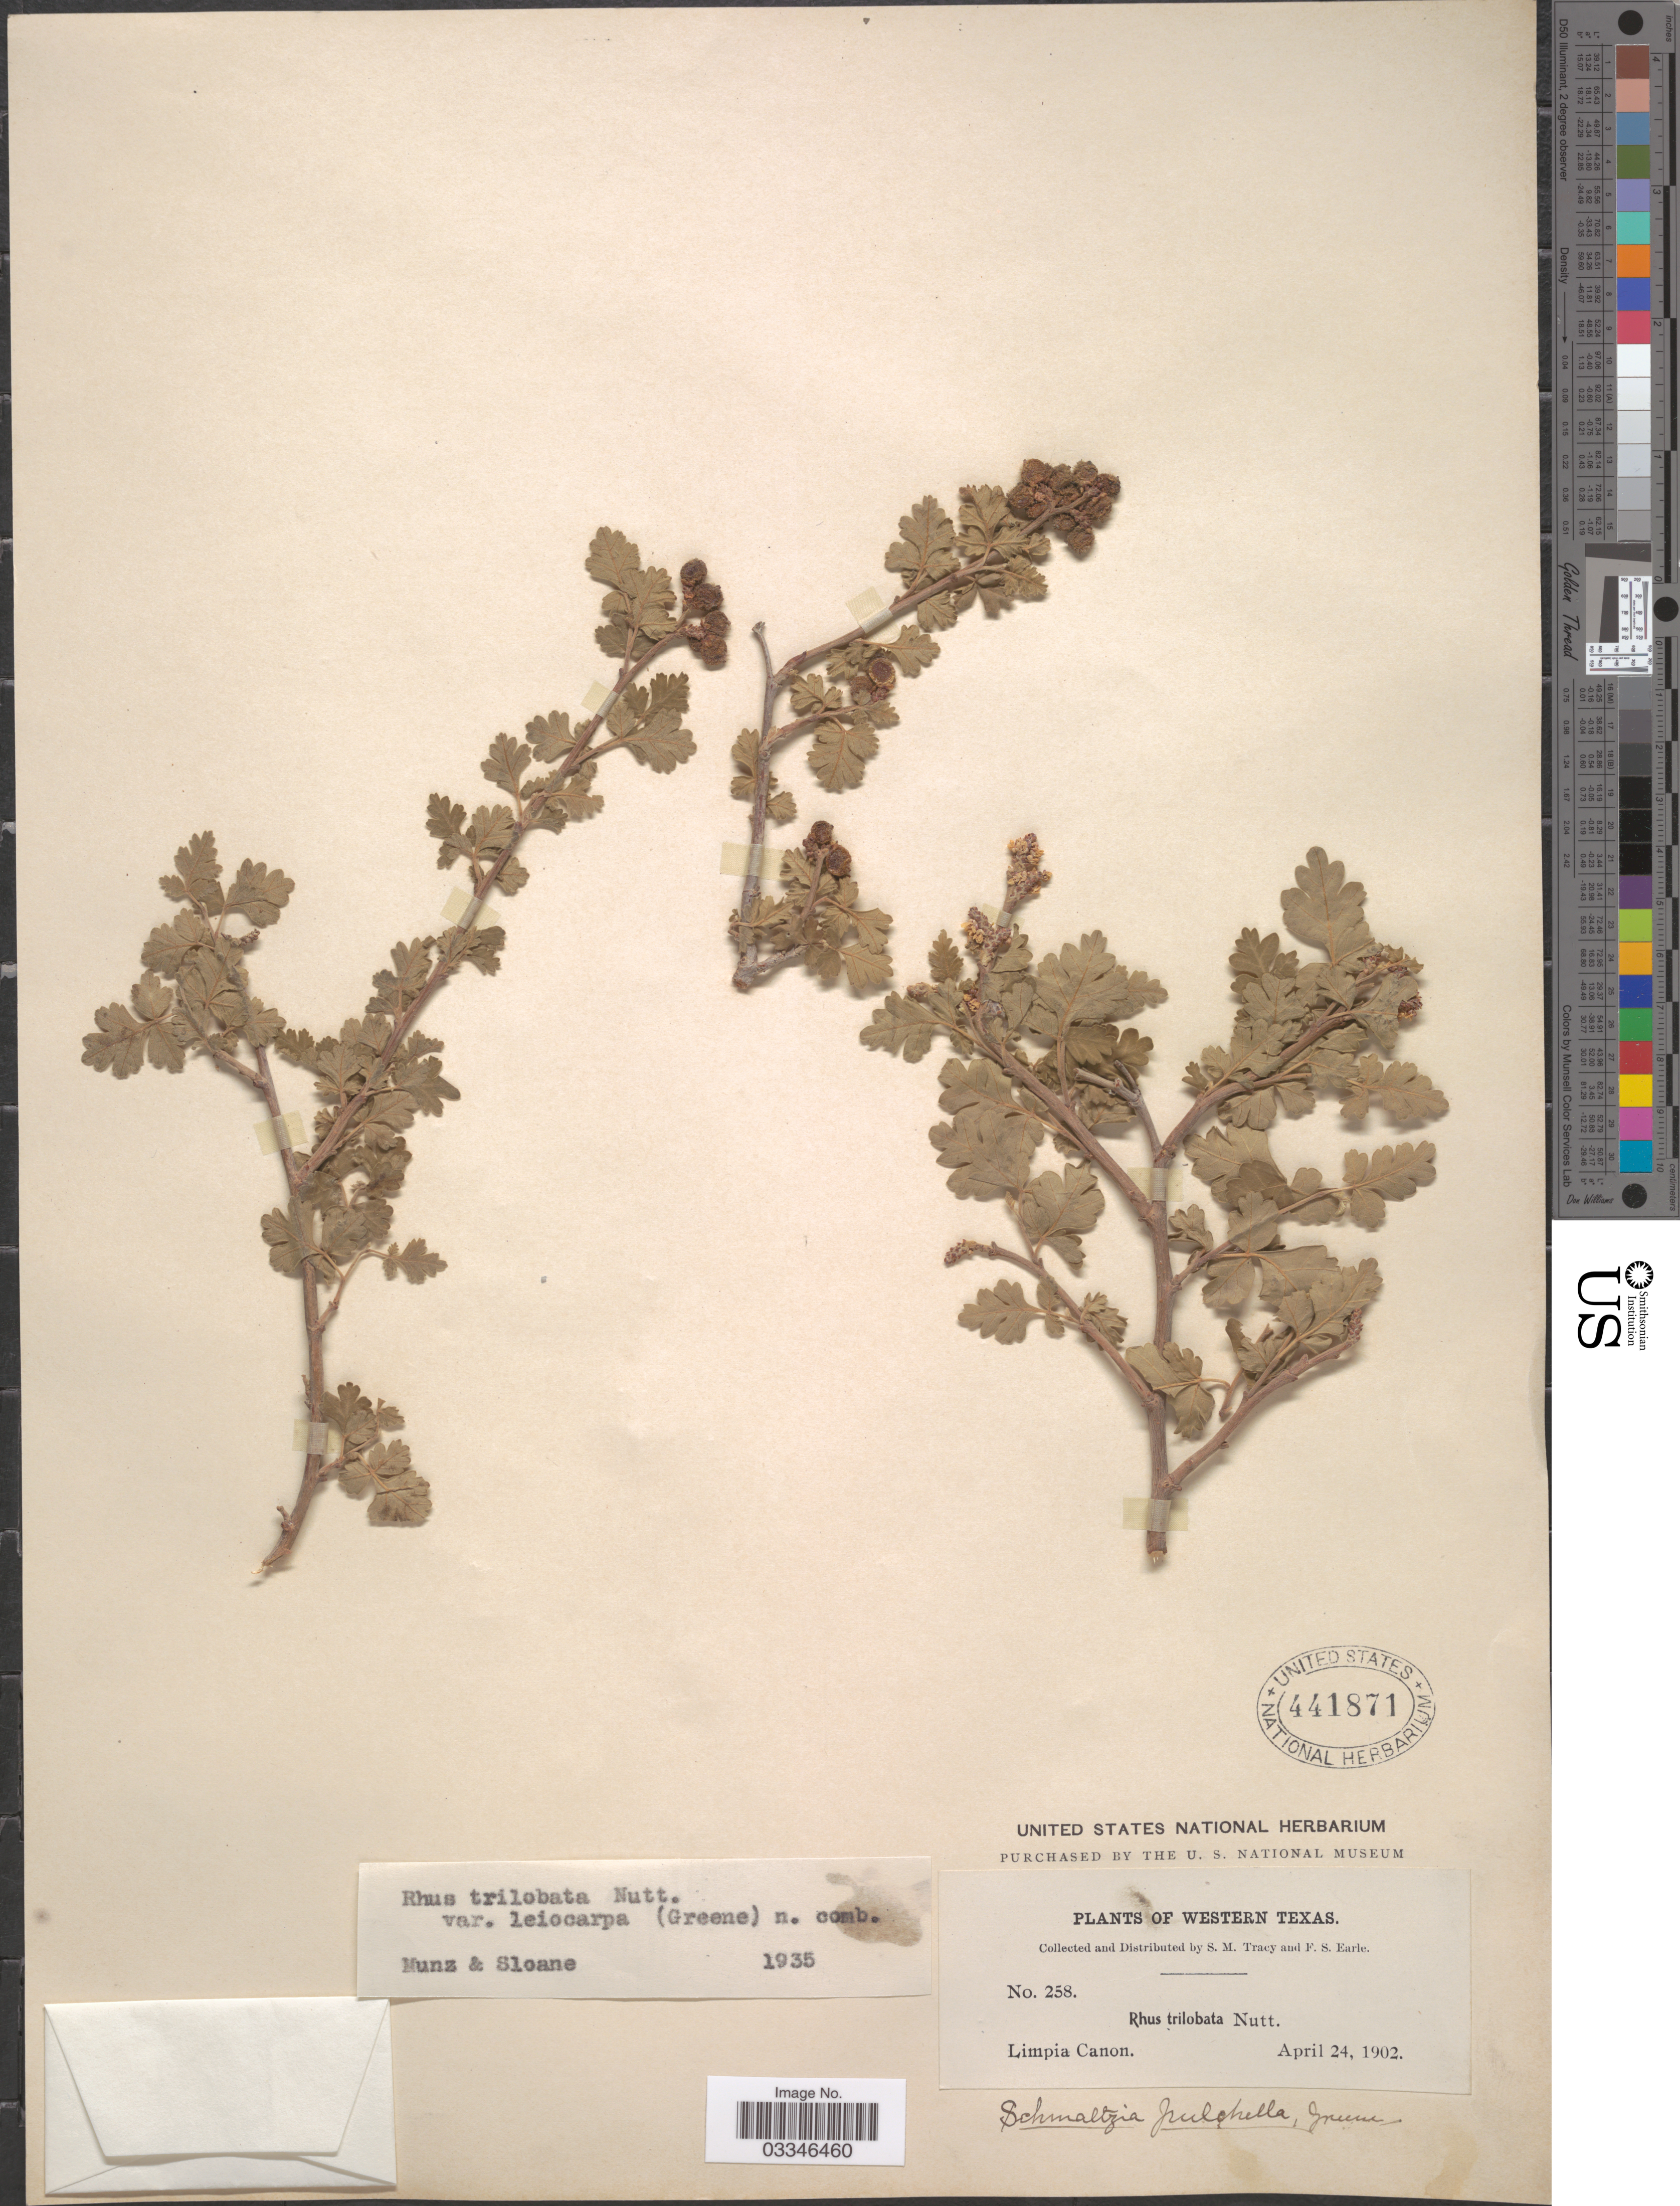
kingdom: Plantae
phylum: Tracheophyta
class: Magnoliopsida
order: Sapindales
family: Anacardiaceae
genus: Rhus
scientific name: Rhus trilobata var. leiocarpa (Greene) Munz & Sloane ined.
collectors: S. M. Tracy & F. S. Earle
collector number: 258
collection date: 1902-04-24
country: United States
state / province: Texas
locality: Western Texas, Limpia Canon.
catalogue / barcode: US 441871